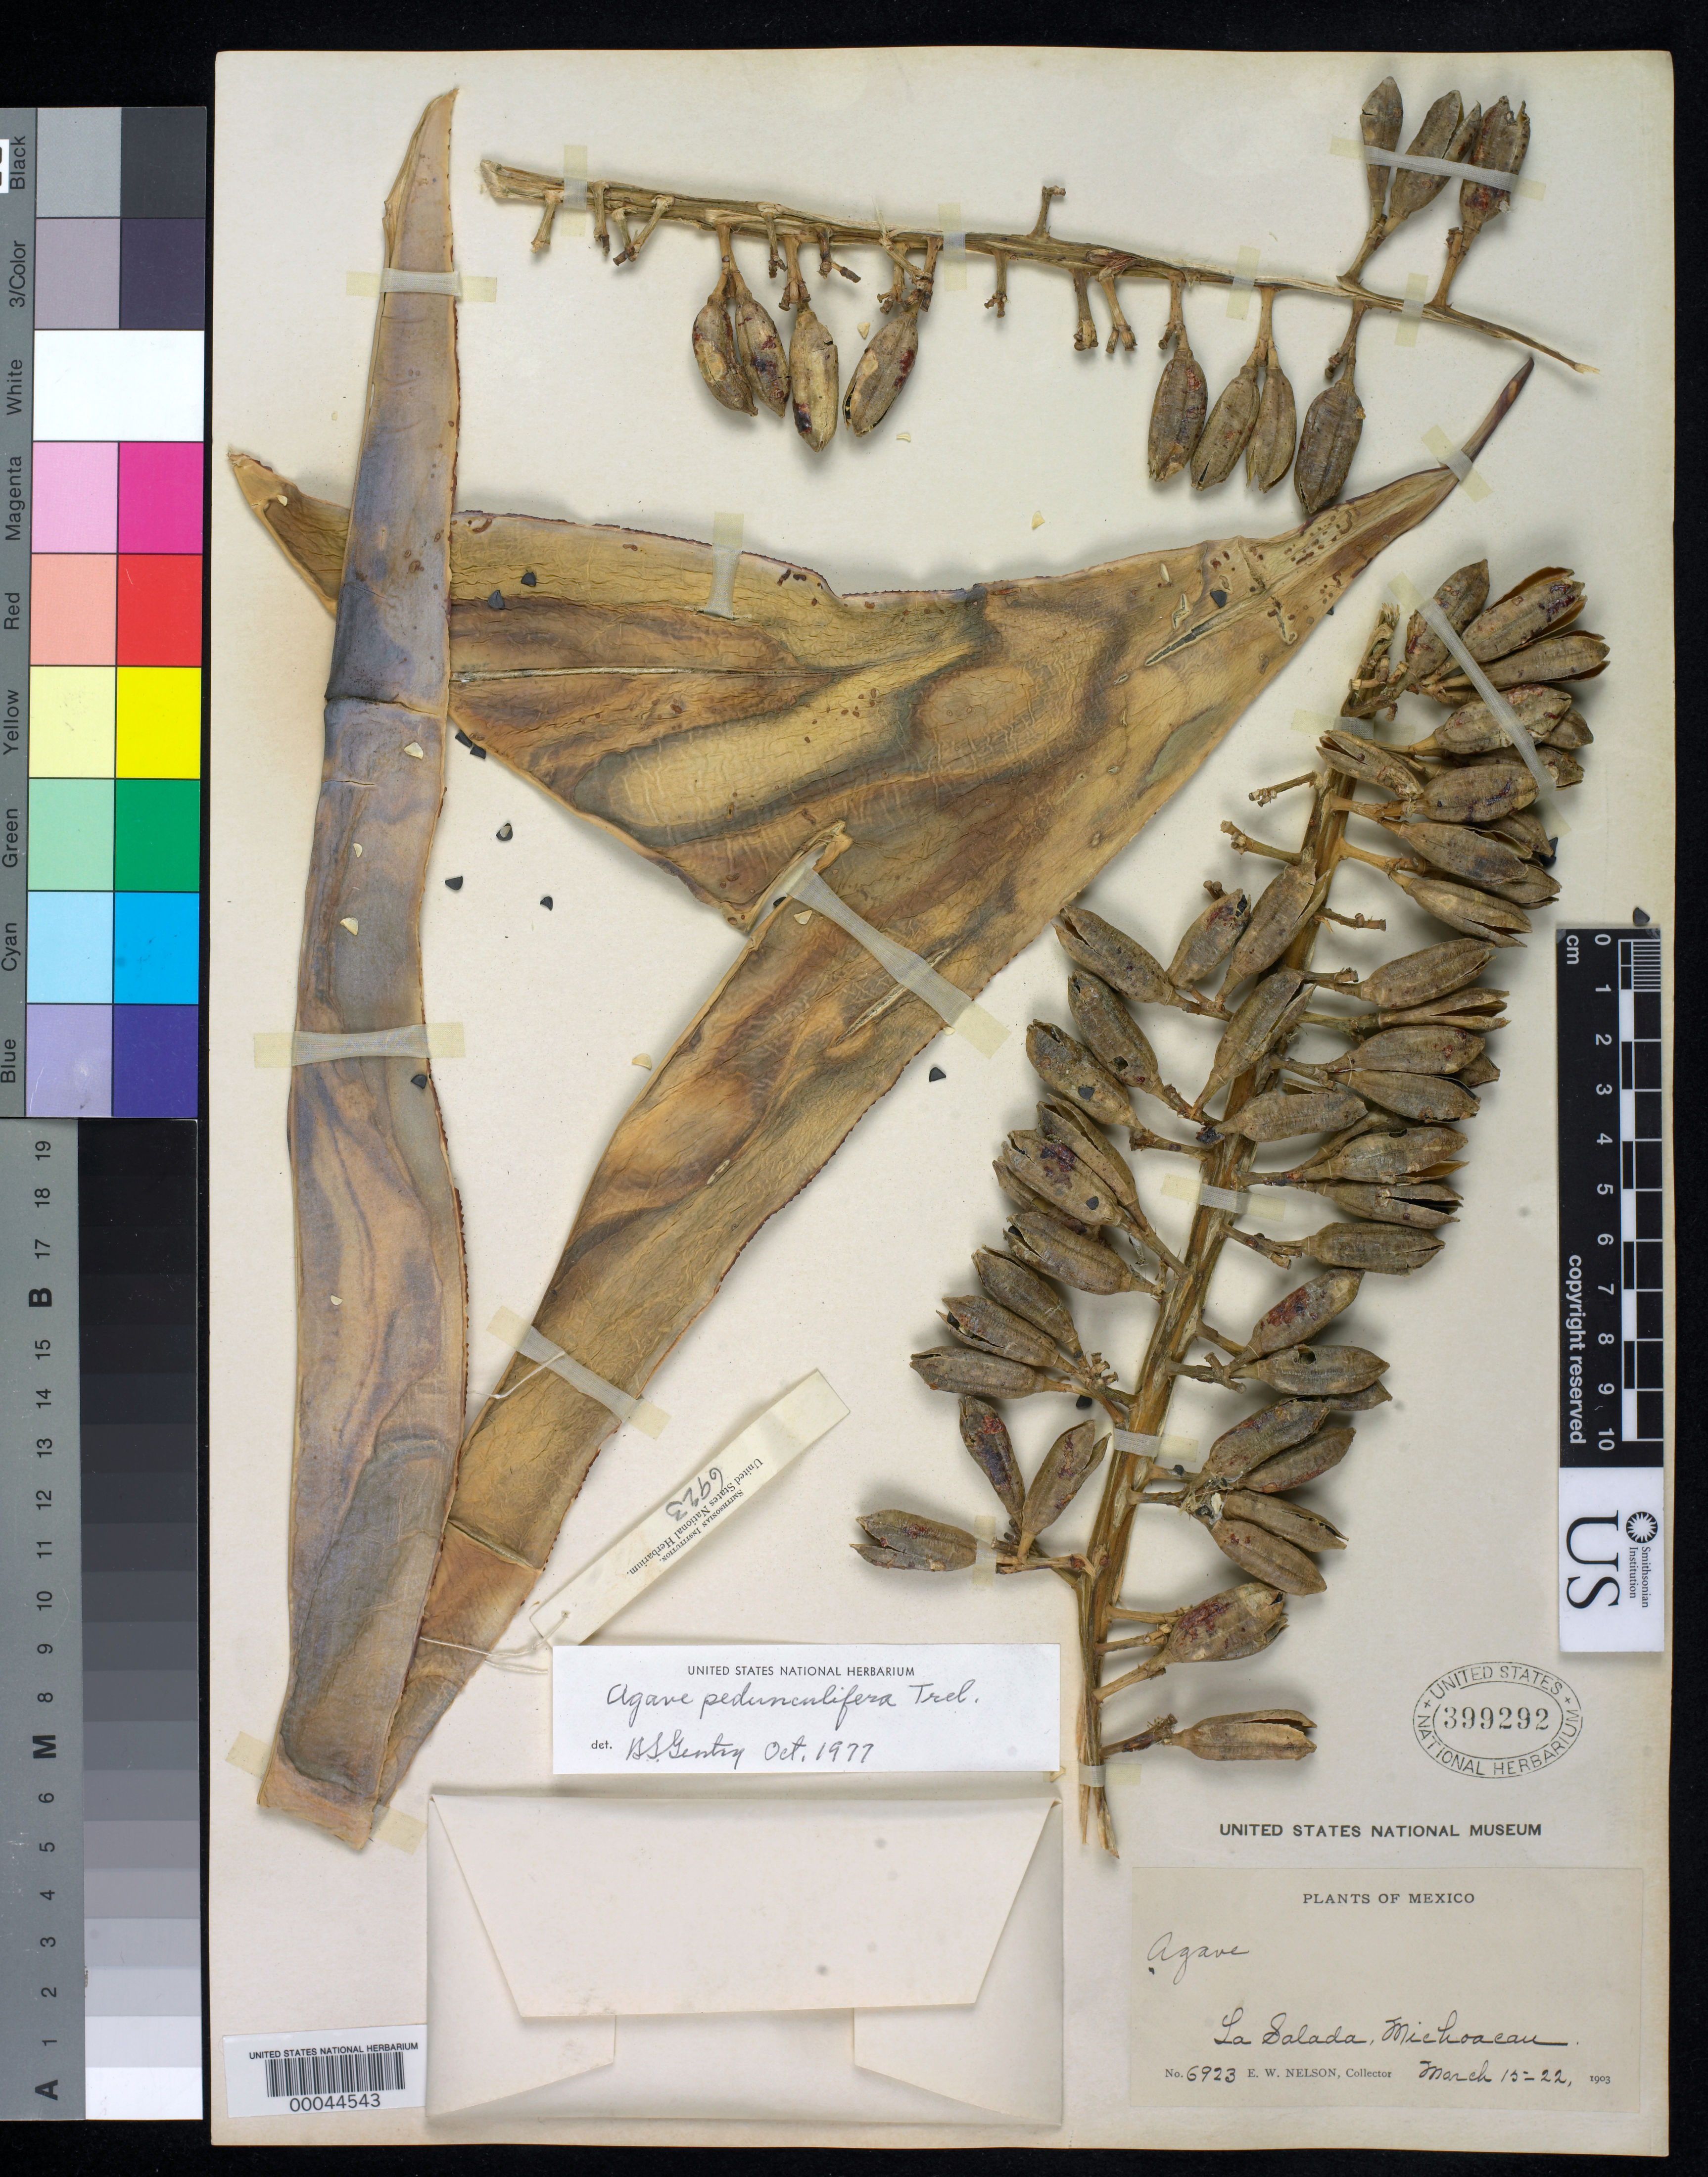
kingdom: Plantae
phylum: Tracheophyta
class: Liliopsida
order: Asparagales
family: Asparagaceae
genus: Agave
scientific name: Agave pedunculifera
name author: Trel.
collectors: E. W. Nelson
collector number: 6923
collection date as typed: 15 Mar 1903 to 22 Mar 1903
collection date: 1903-03-15/1903-03-22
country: Mexico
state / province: Michoacán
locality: La Salada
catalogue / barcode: US 399292